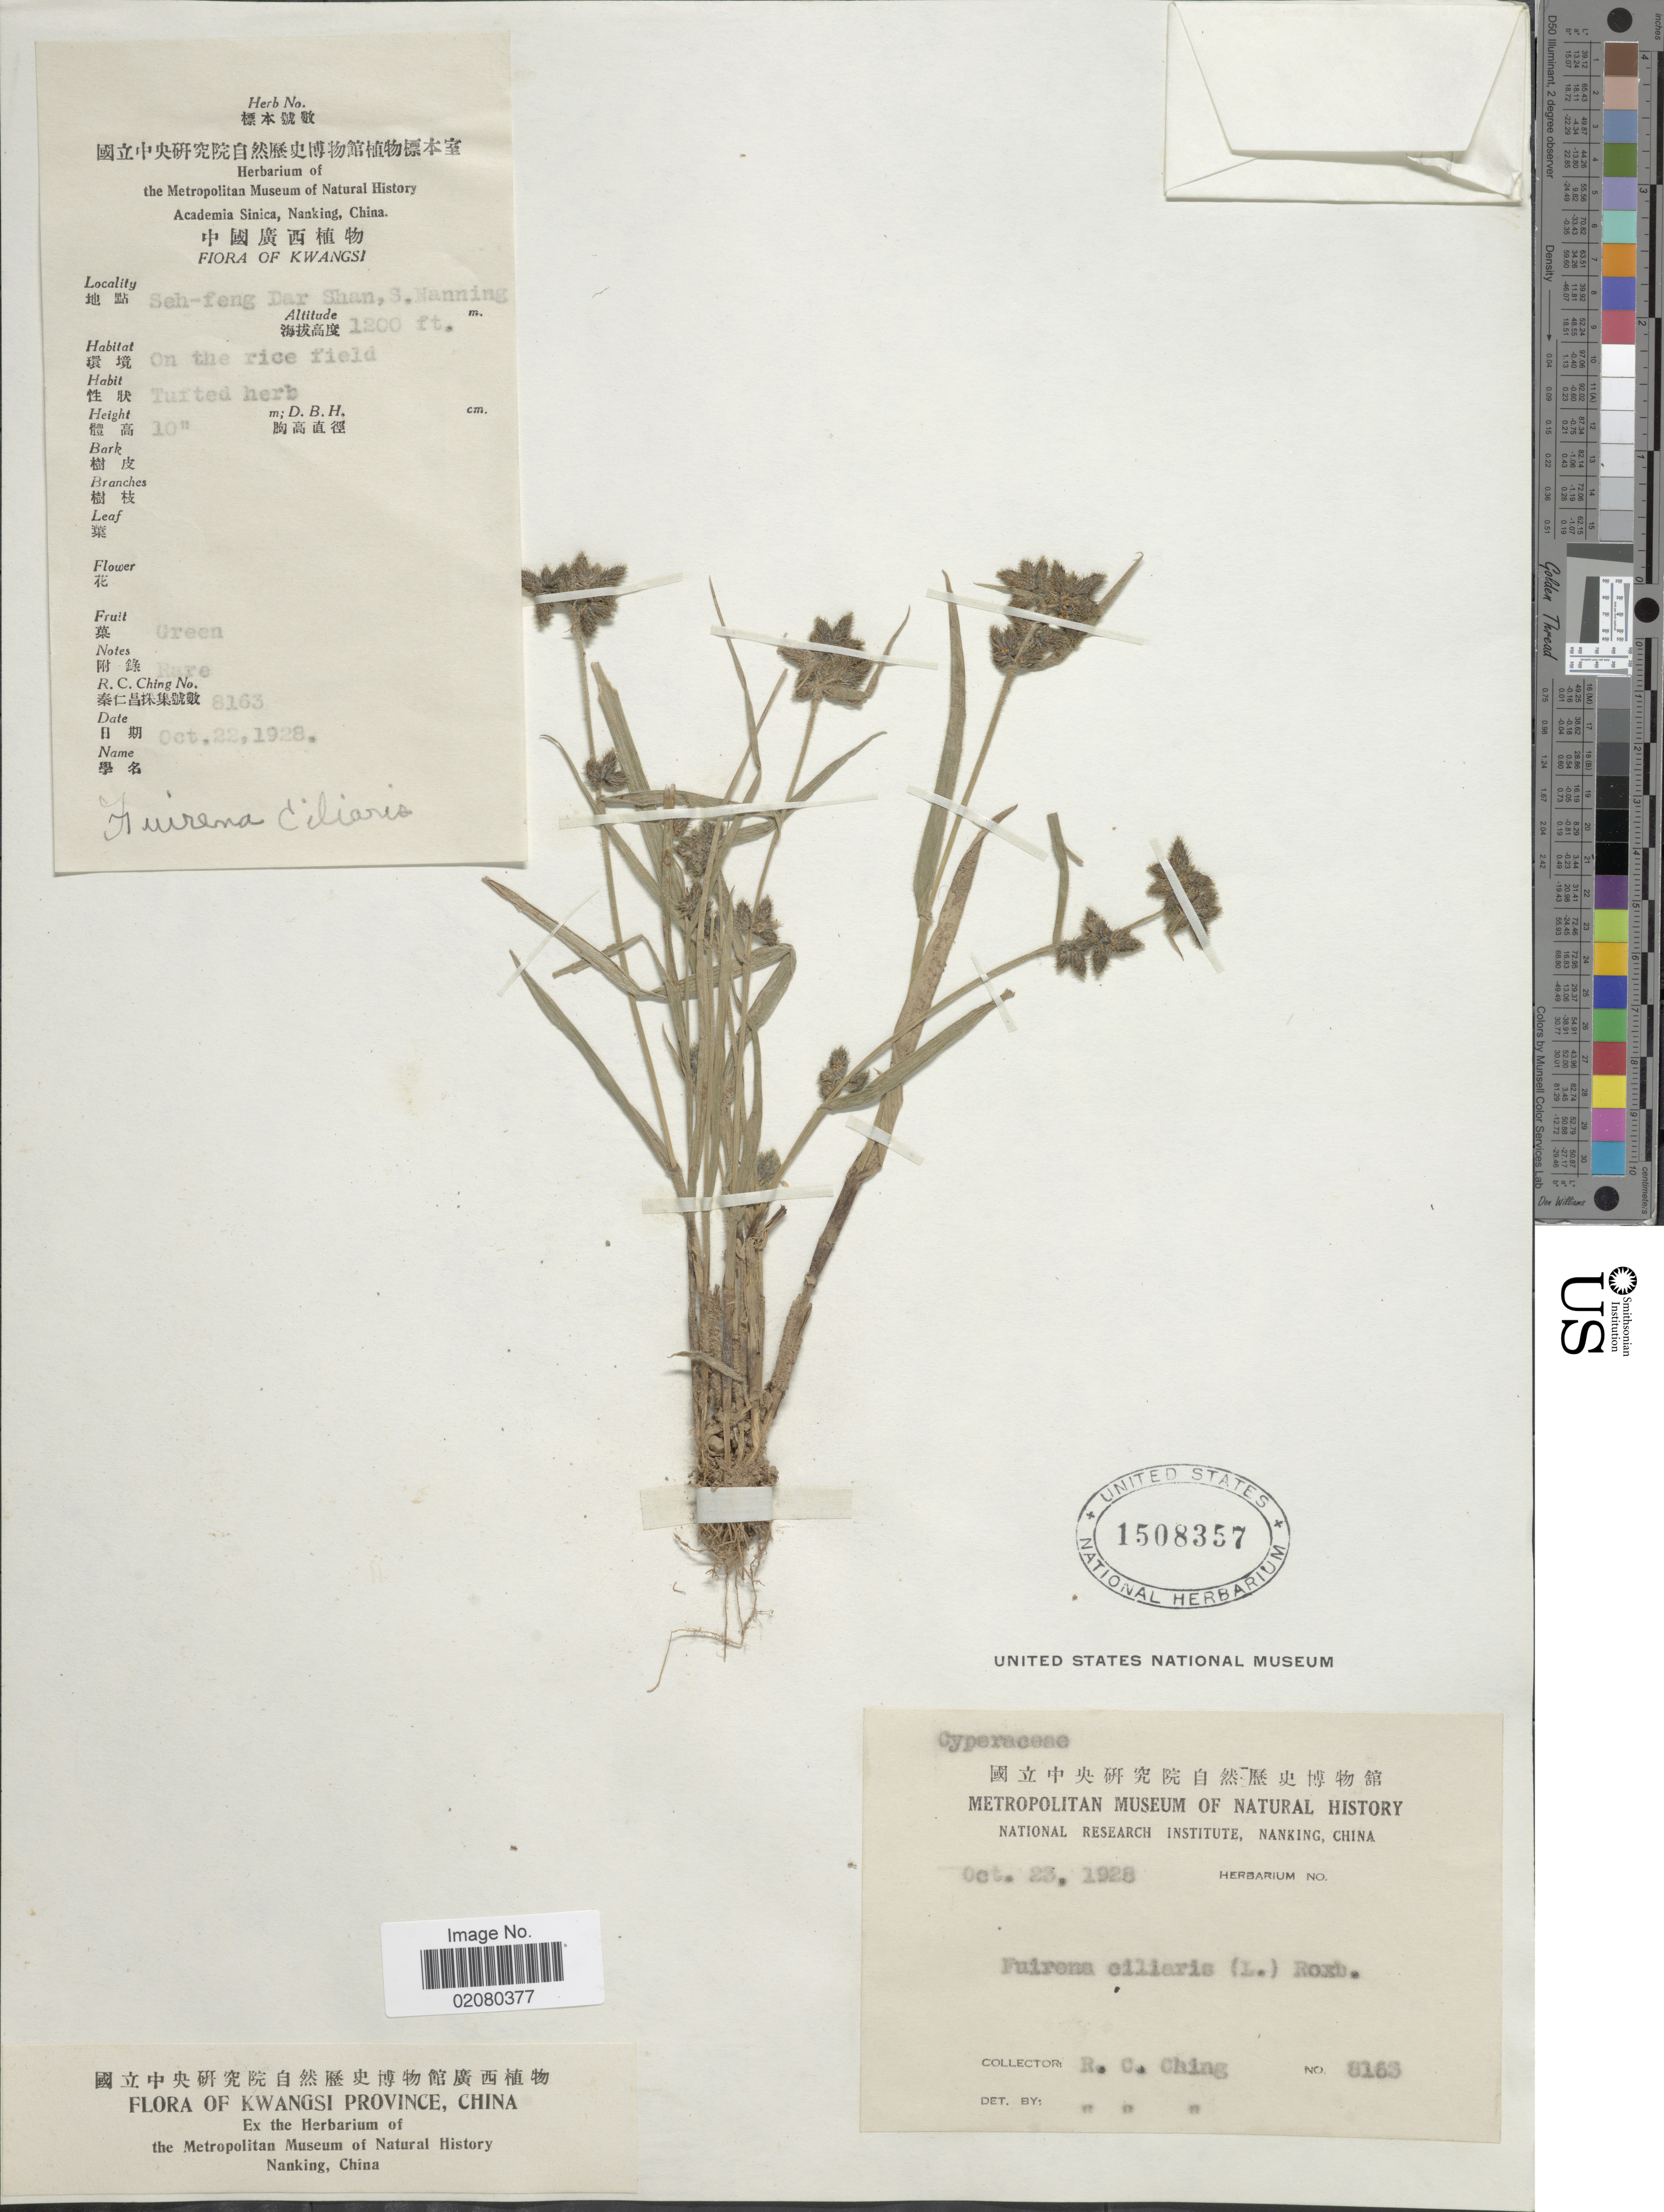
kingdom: Plantae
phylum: Tracheophyta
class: Liliopsida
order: Poales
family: Cyperaceae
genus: Fuirena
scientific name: Fuirena ciliaris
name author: (L.) Roxb.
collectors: R. C. Ching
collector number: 8153*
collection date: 1928-10-23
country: China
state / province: Guangxi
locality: Kwangsi Province.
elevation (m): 366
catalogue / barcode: US 1508357